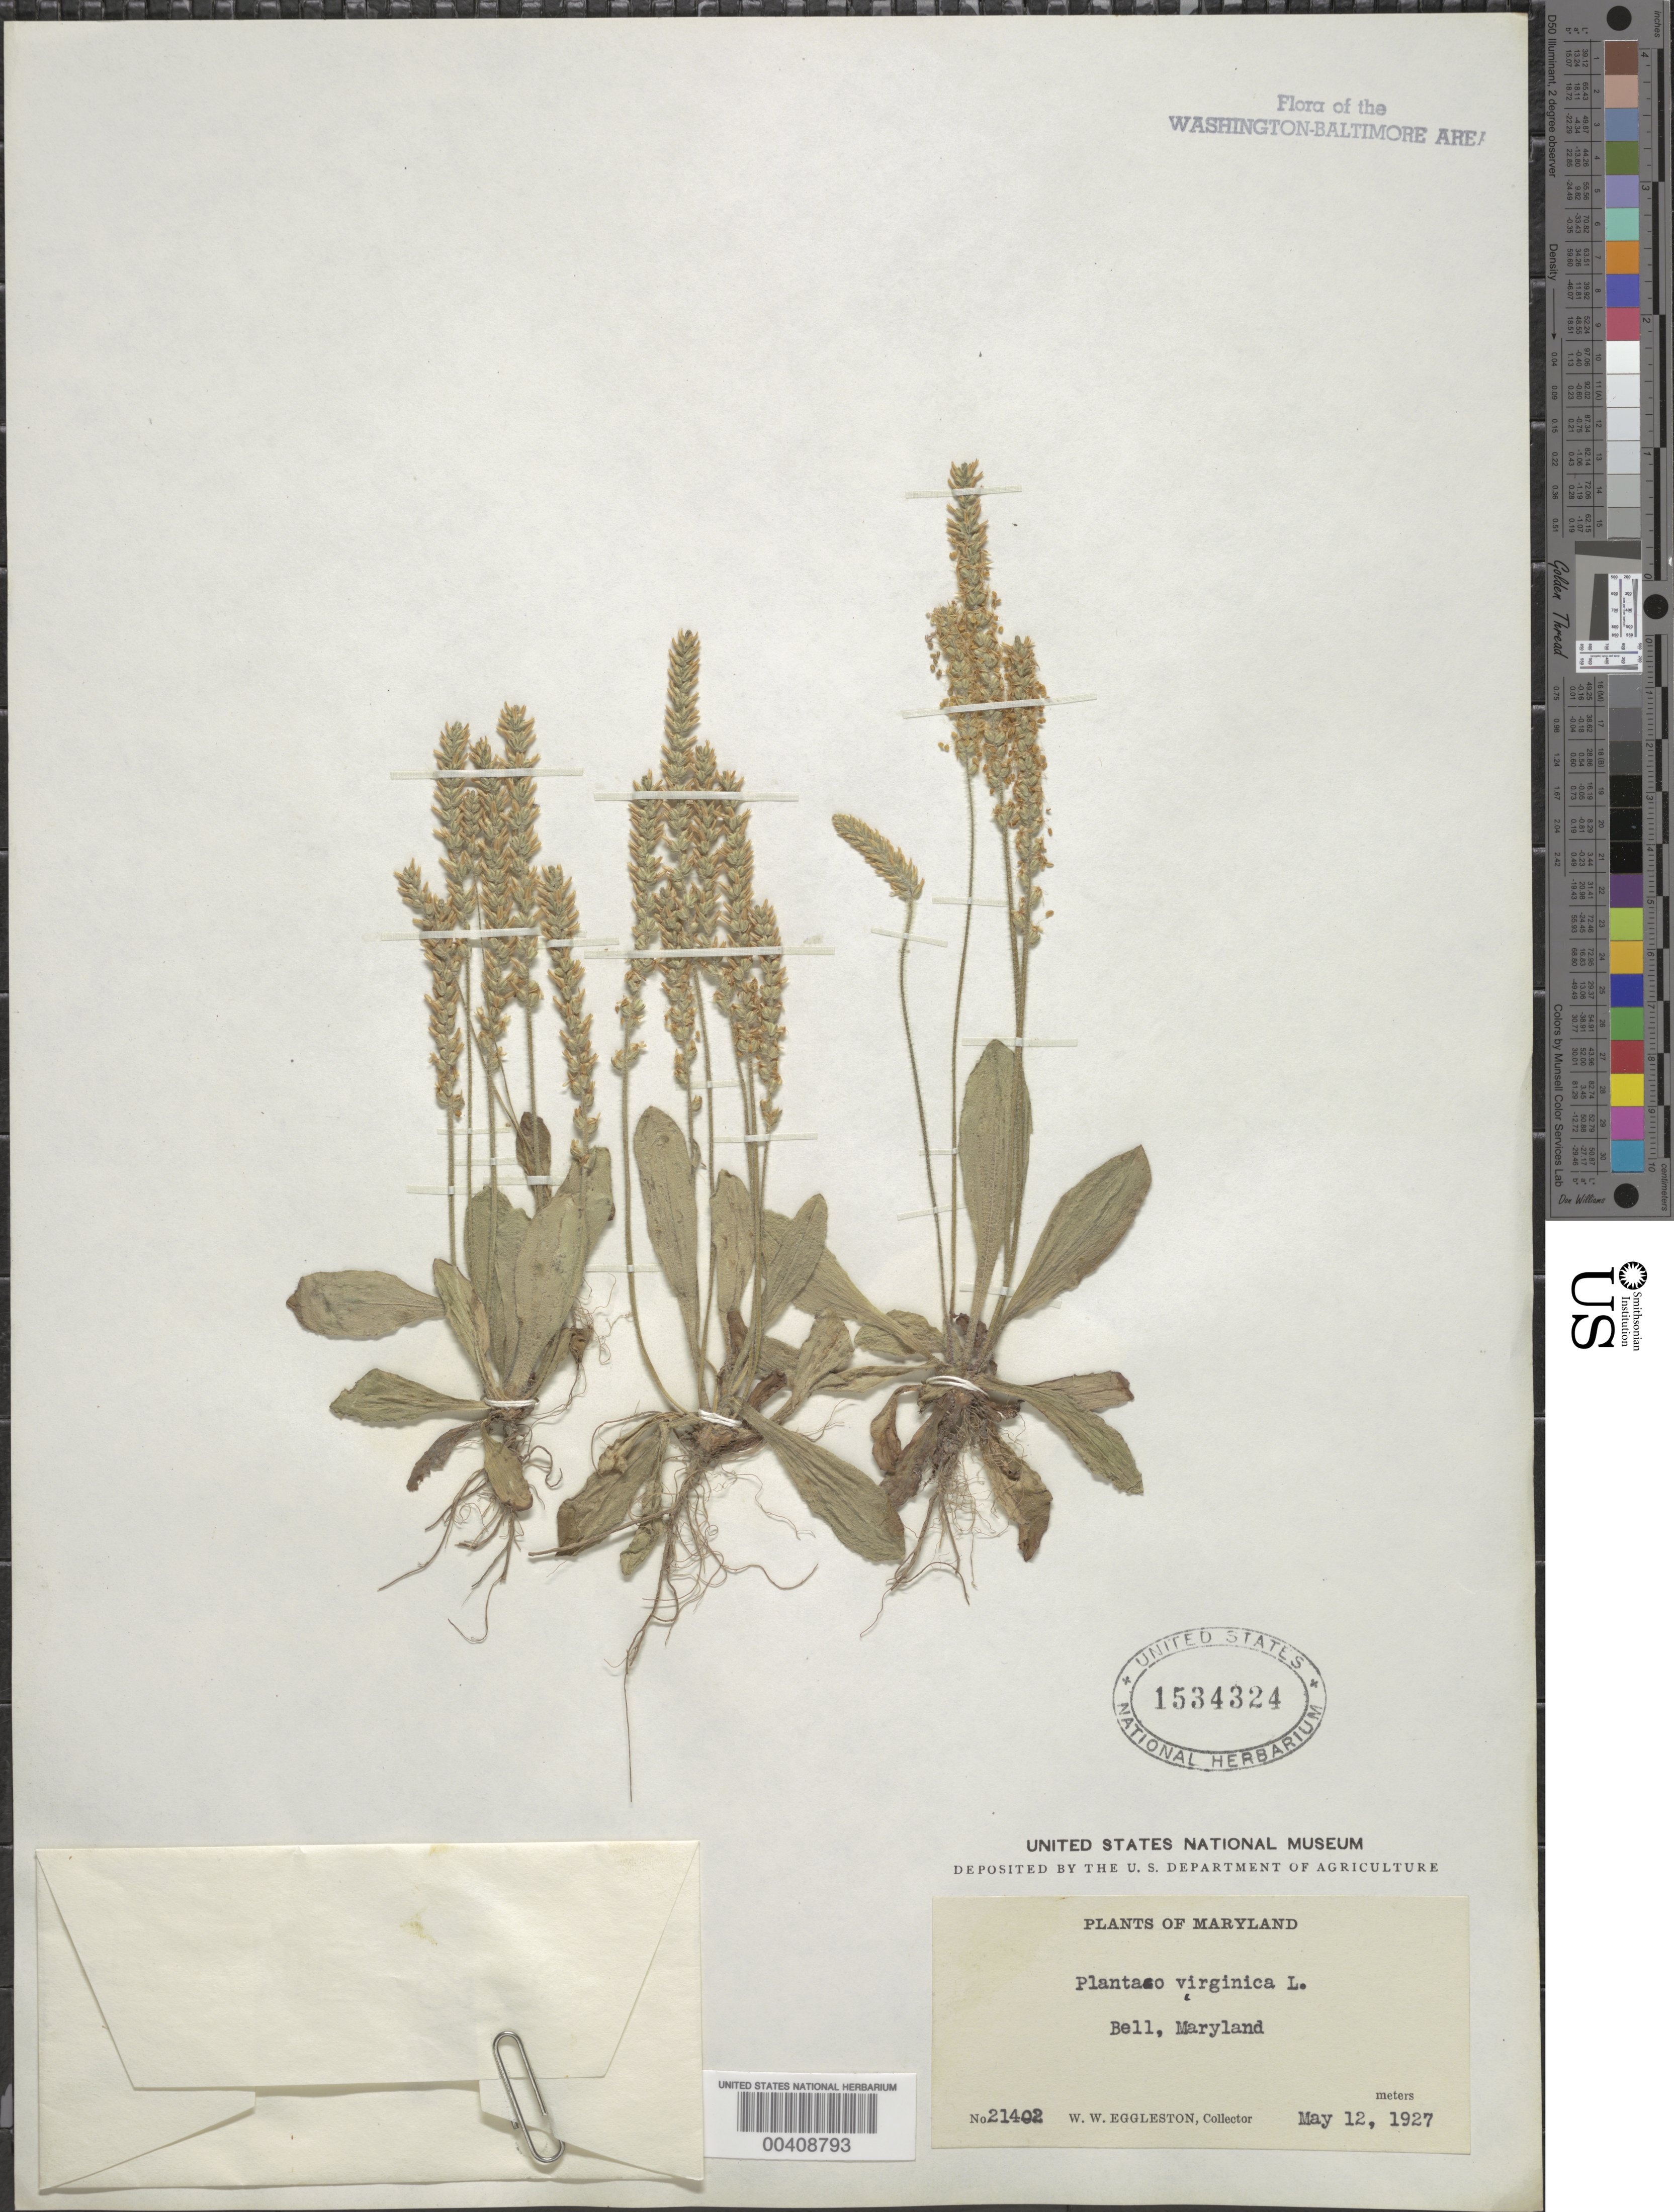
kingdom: Plantae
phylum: Tracheophyta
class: Magnoliopsida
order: Lamiales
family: Plantaginaceae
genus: Plantago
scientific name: Plantago virginica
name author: L.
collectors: W. W. Eggleston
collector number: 21402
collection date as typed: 12 May 1927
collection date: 1927-05-12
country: United States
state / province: Maryland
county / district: Prince George's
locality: Bell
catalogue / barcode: US 1534324